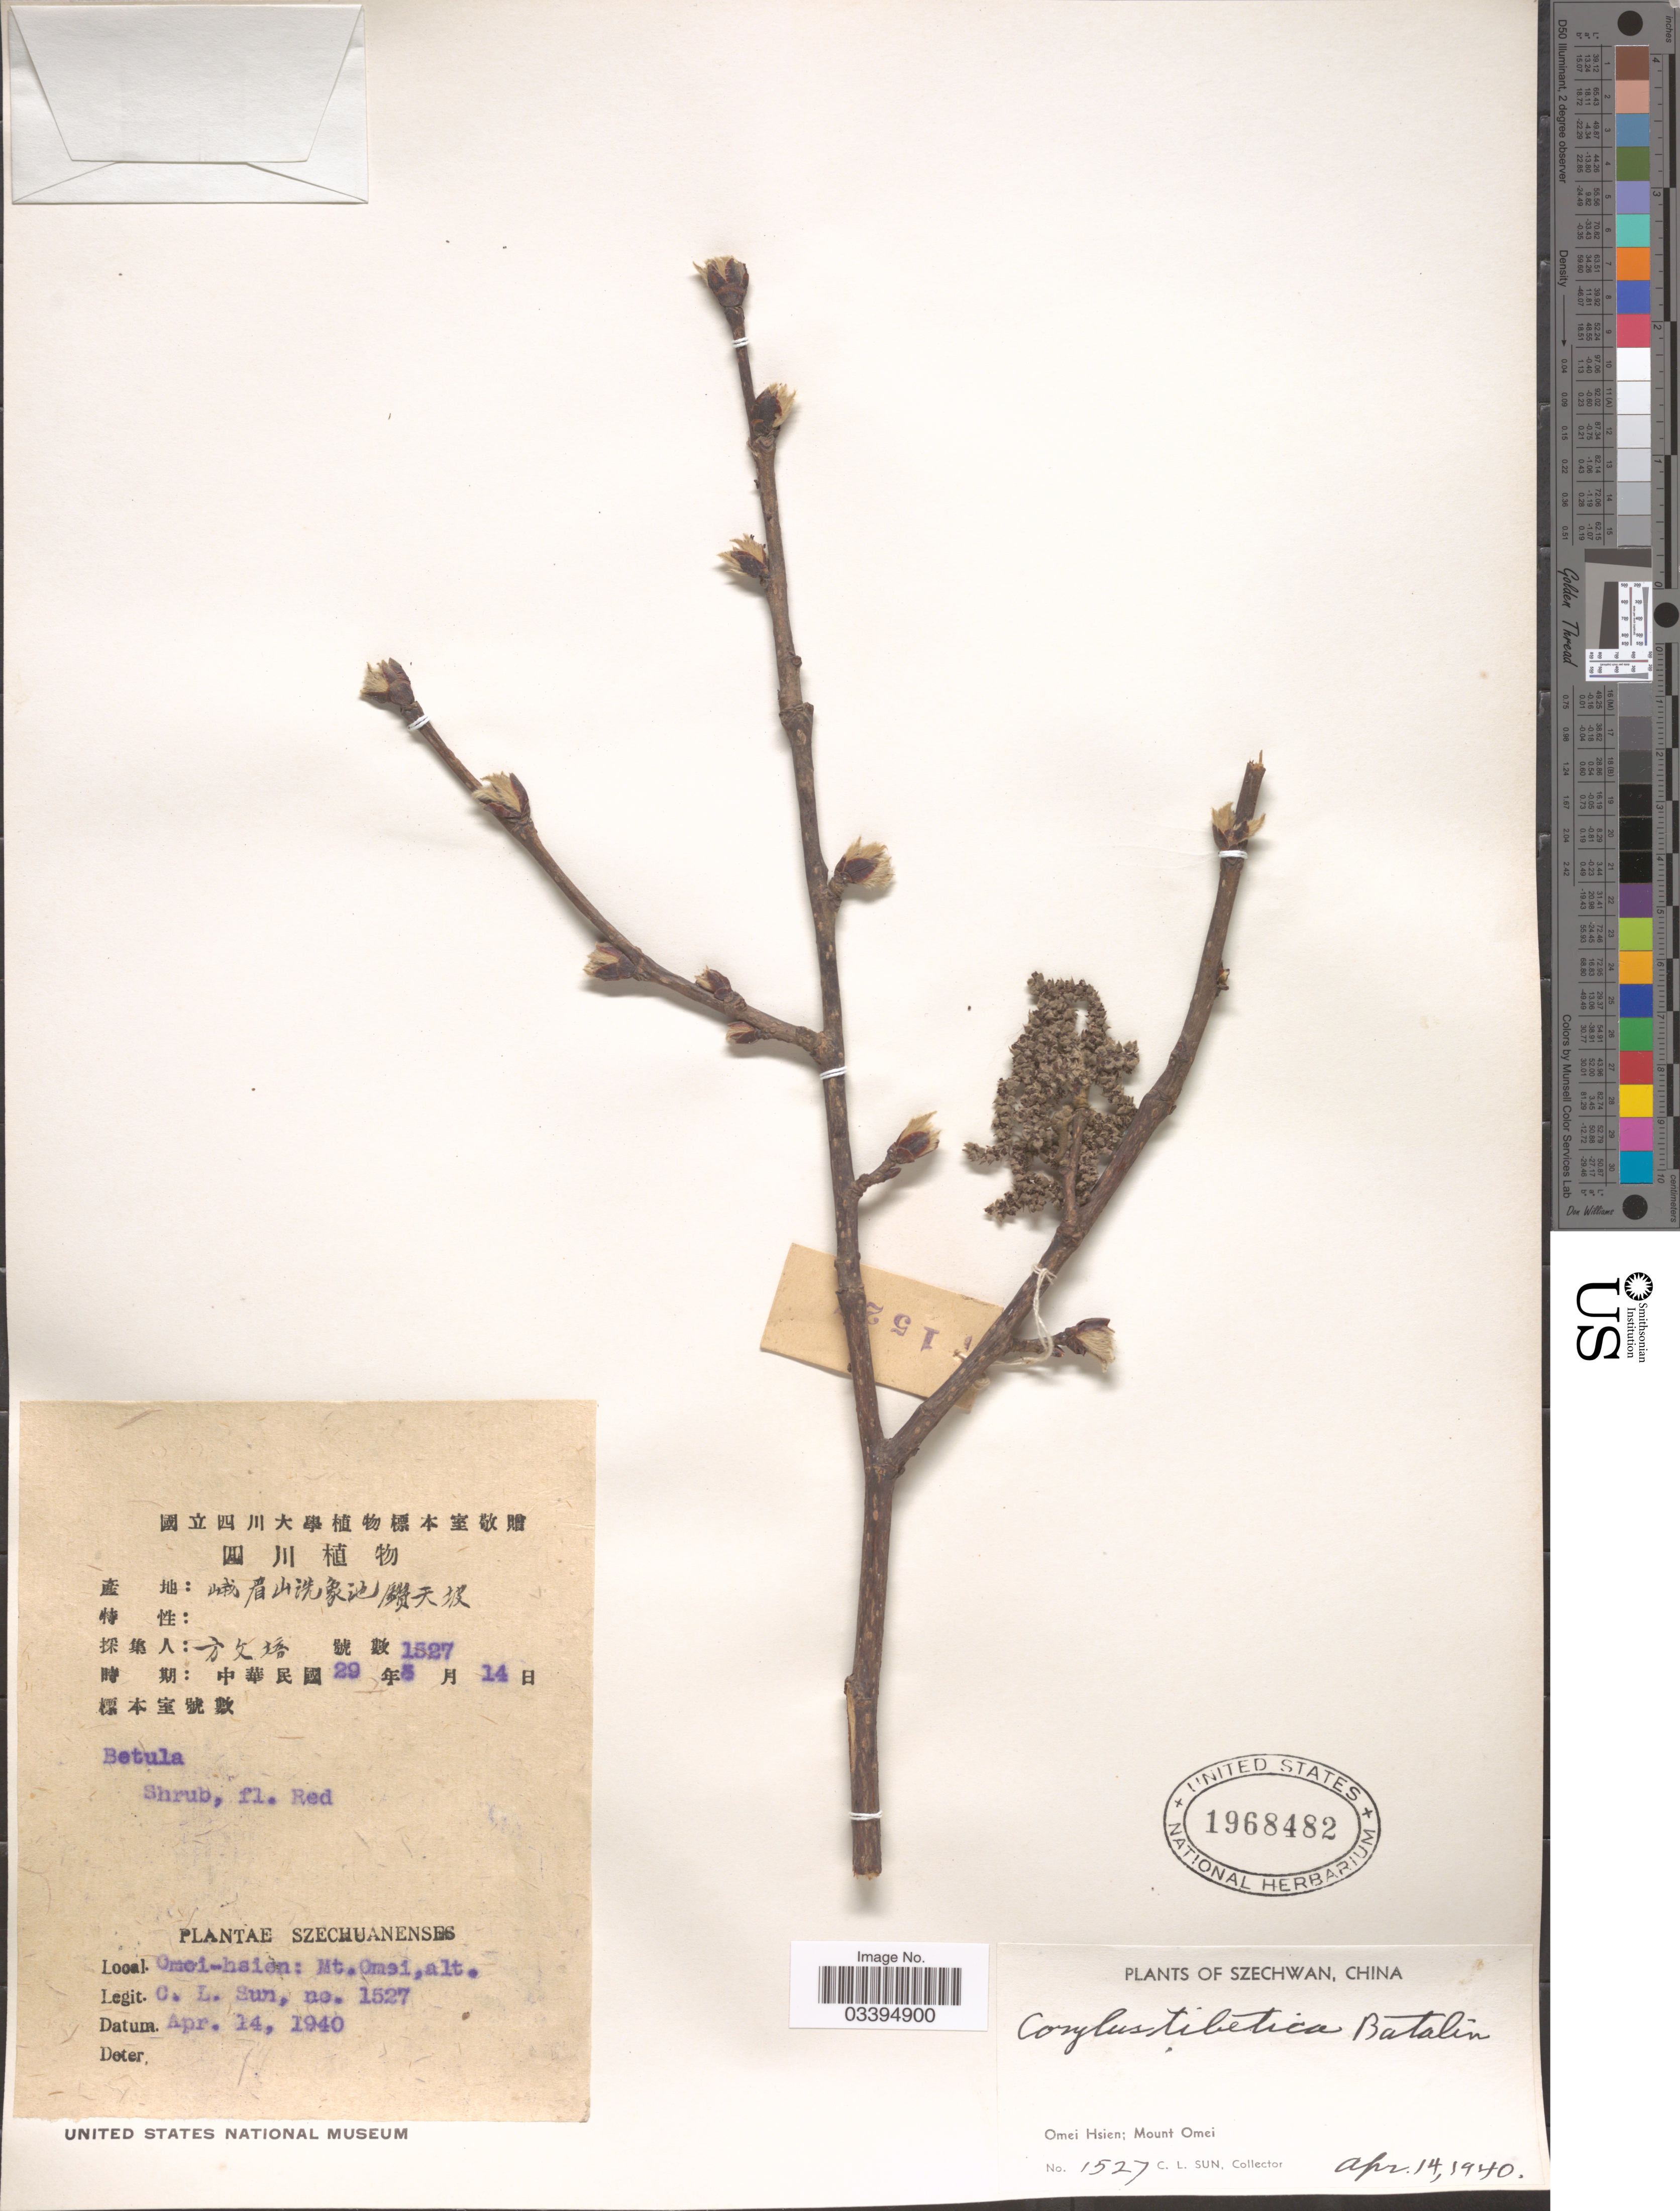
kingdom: Plantae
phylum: Tracheophyta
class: Magnoliopsida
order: Fagales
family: Betulaceae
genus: Corylus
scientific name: Corylus tibetica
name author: Batalin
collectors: C. Sun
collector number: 1527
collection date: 1940-04-14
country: China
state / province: Sichuan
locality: Szechwan. Omei Hsien; Mount Omei.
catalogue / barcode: US 1968482